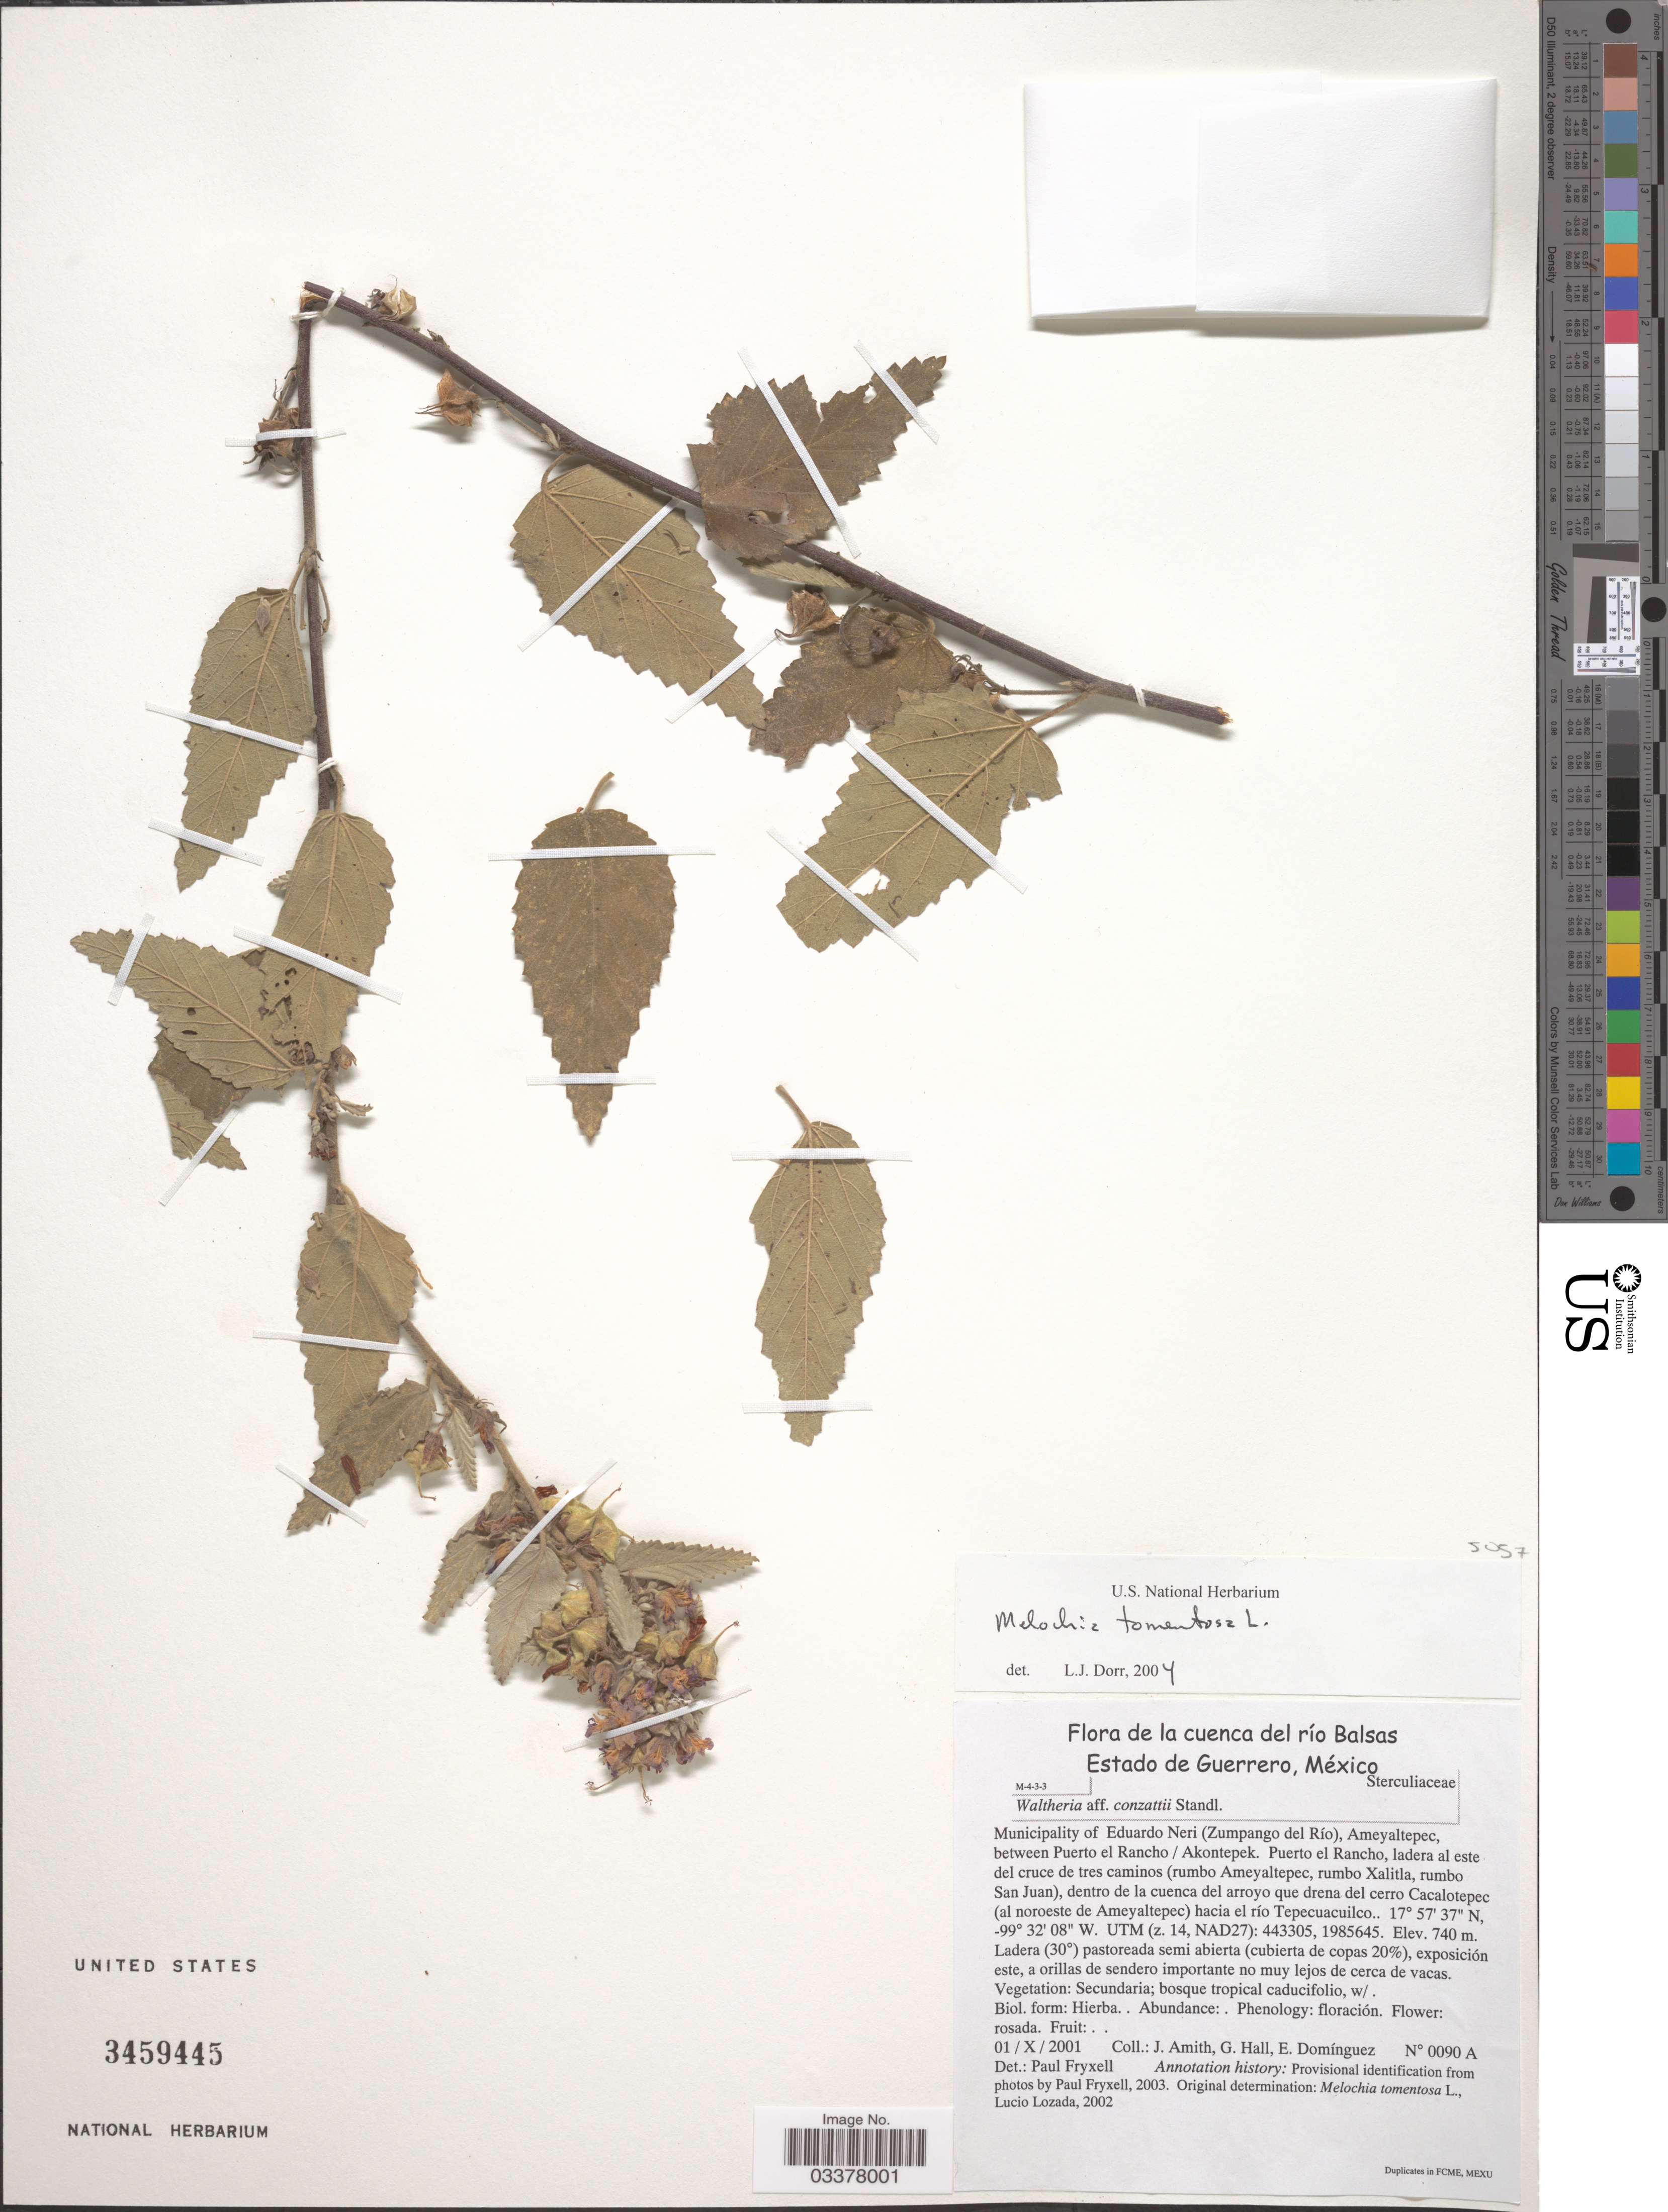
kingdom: Plantae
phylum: Tracheophyta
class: Magnoliopsida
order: Malvales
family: Malvaceae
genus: Melochia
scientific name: Melochia tomentosa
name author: L.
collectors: J. D. Amith, G. Hall & E. Dominguez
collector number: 0090A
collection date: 2001-10-01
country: Mexico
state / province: Guerrero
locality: Municipality of Eduardo Neri (Zumpango del Río), Ameyaltepec, between Puerto el Rancho/ Akontepek. Puerto el Rancho, ladera al este de cruce de tres caminos (rumbo Ameyaltepec, rumbo Xalitla, rumbo San Juan), dentro de la cuenca del arroyo que drena del cerro Cacalotepec (al noroeste de Ameyaltepec) hacia el río Tepecuacuilco.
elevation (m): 740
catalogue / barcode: US 3459445